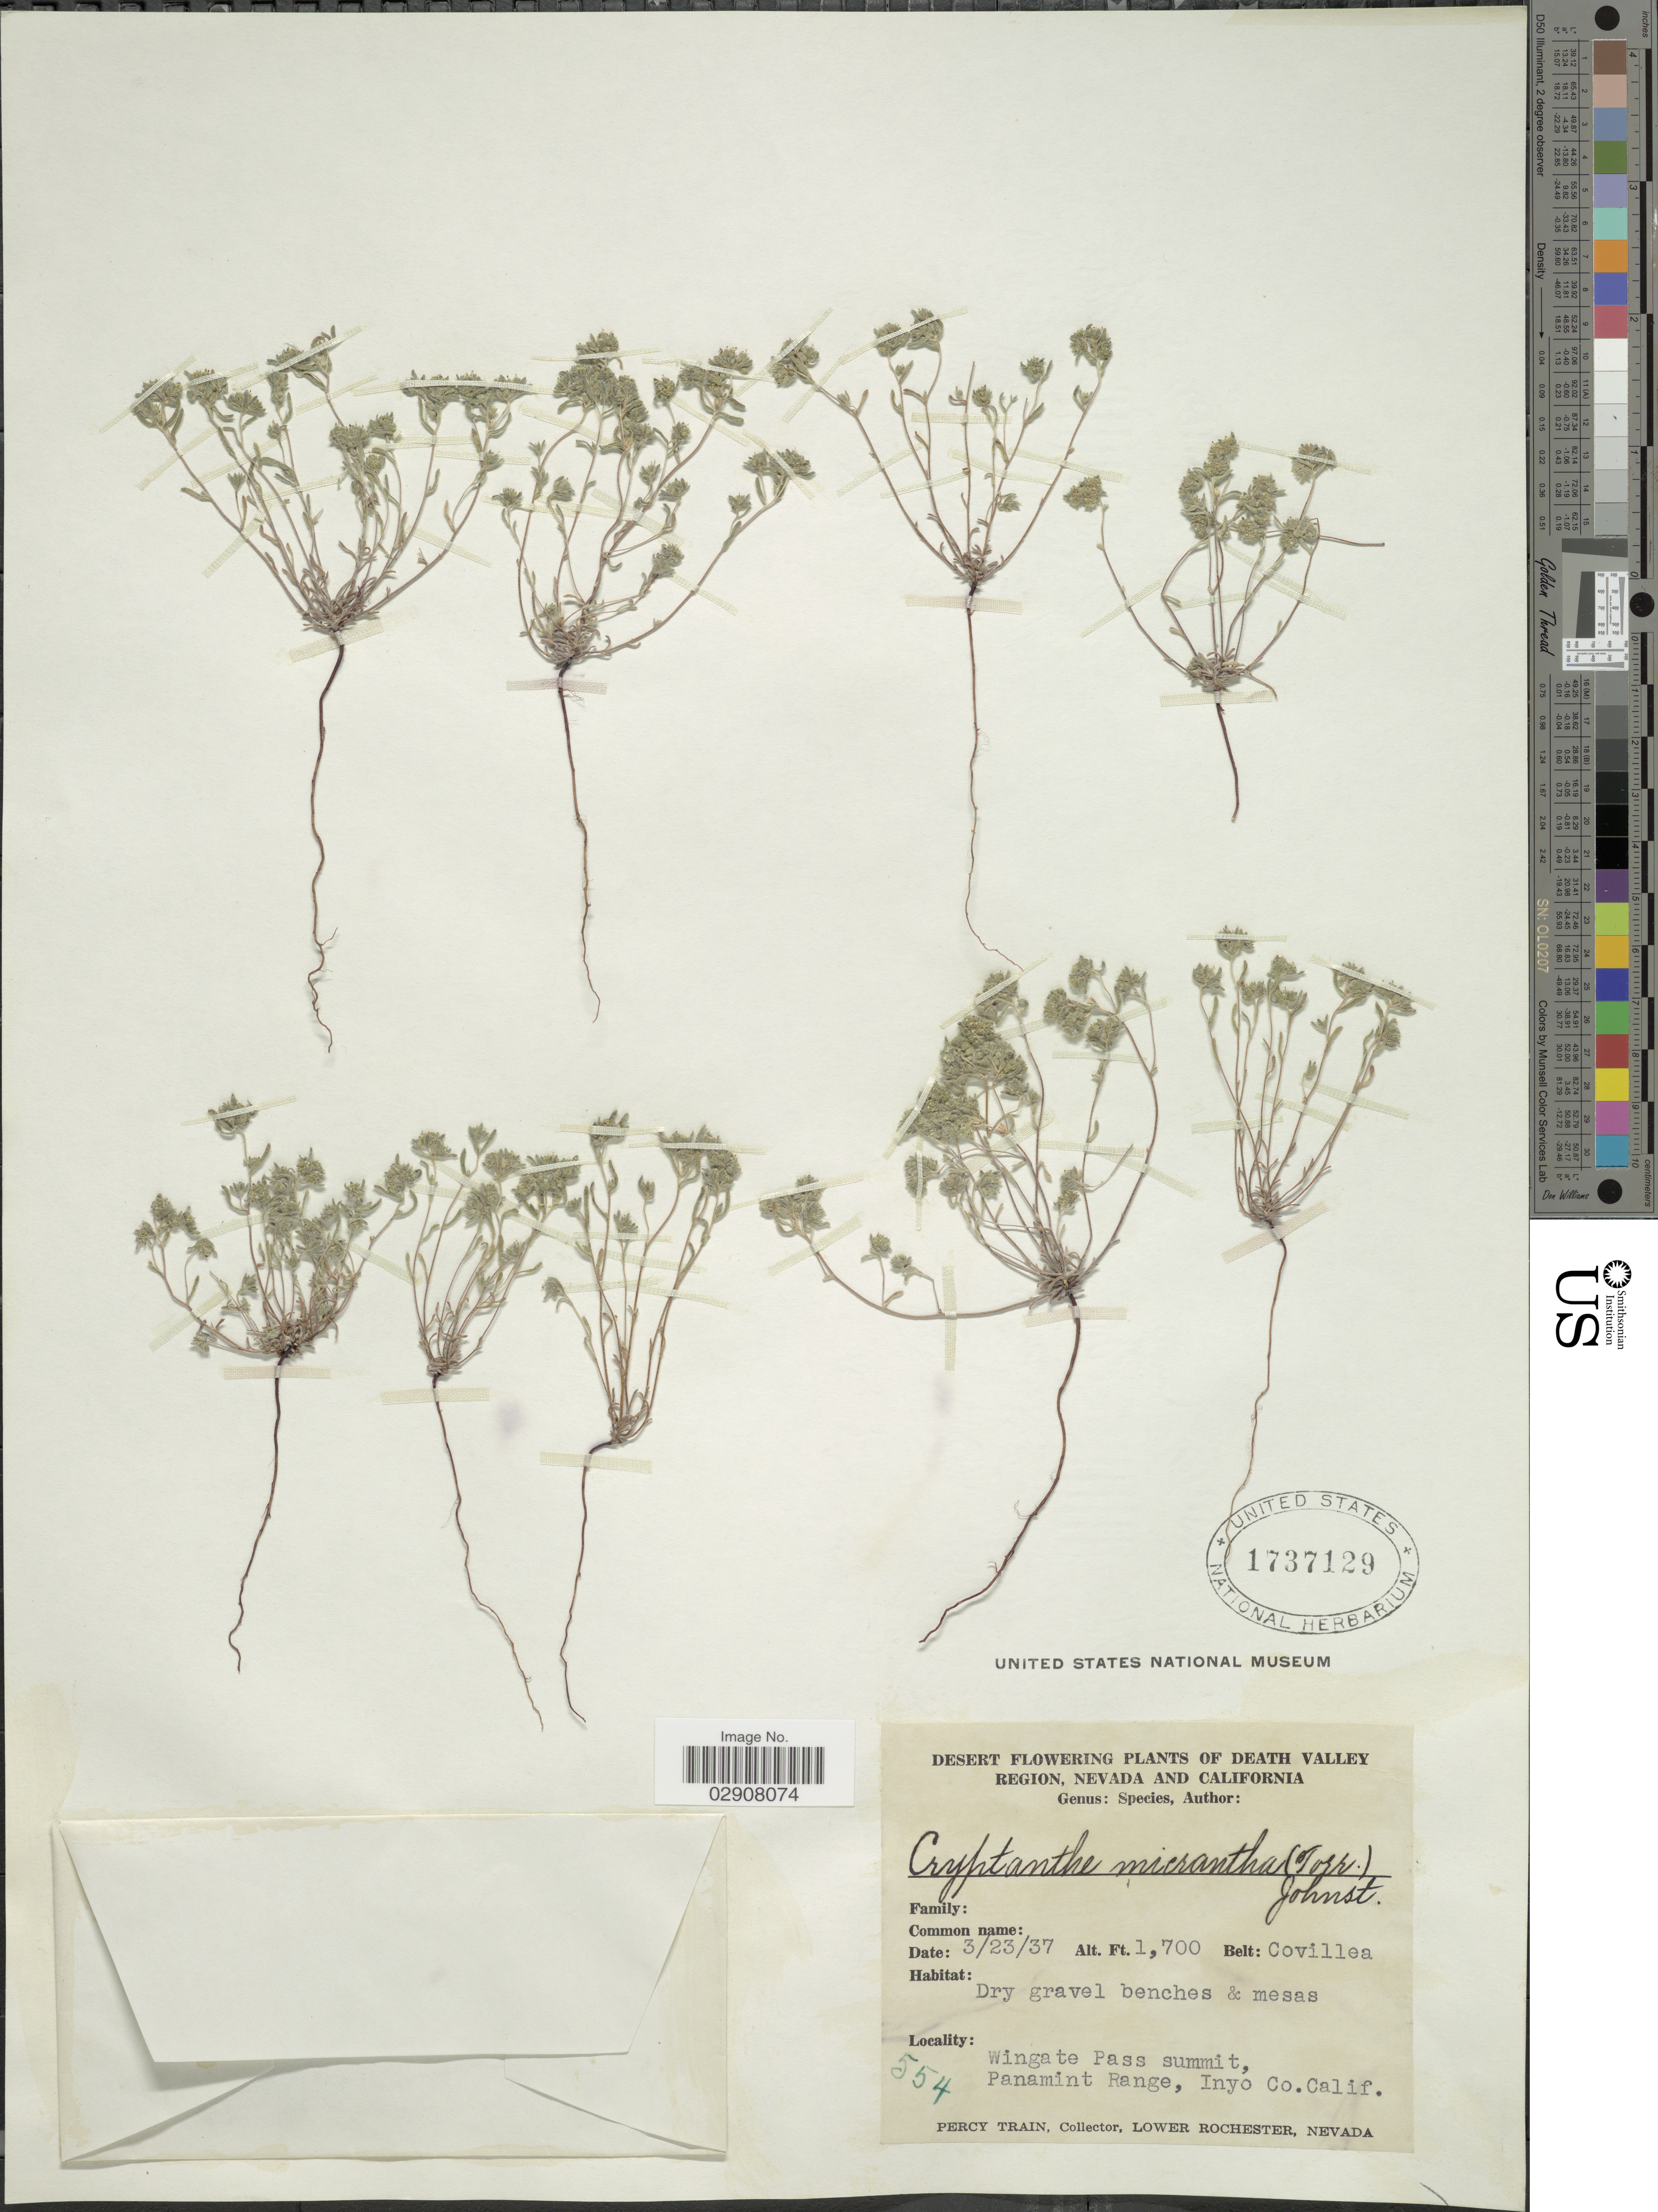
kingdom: Plantae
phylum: Tracheophyta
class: Magnoliopsida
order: Boraginales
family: Boraginaceae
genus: Cryptantha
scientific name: Cryptantha micrantha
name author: (Torr.) I.M. Johnst.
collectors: P. Train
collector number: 554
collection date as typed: Transcribed d/m/y: 23/3/37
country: United States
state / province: California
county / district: Inyo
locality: Belt: Covillea, Wingate Pass summit, Panamint Range, Inyo Co.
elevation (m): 518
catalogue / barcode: US 1737129